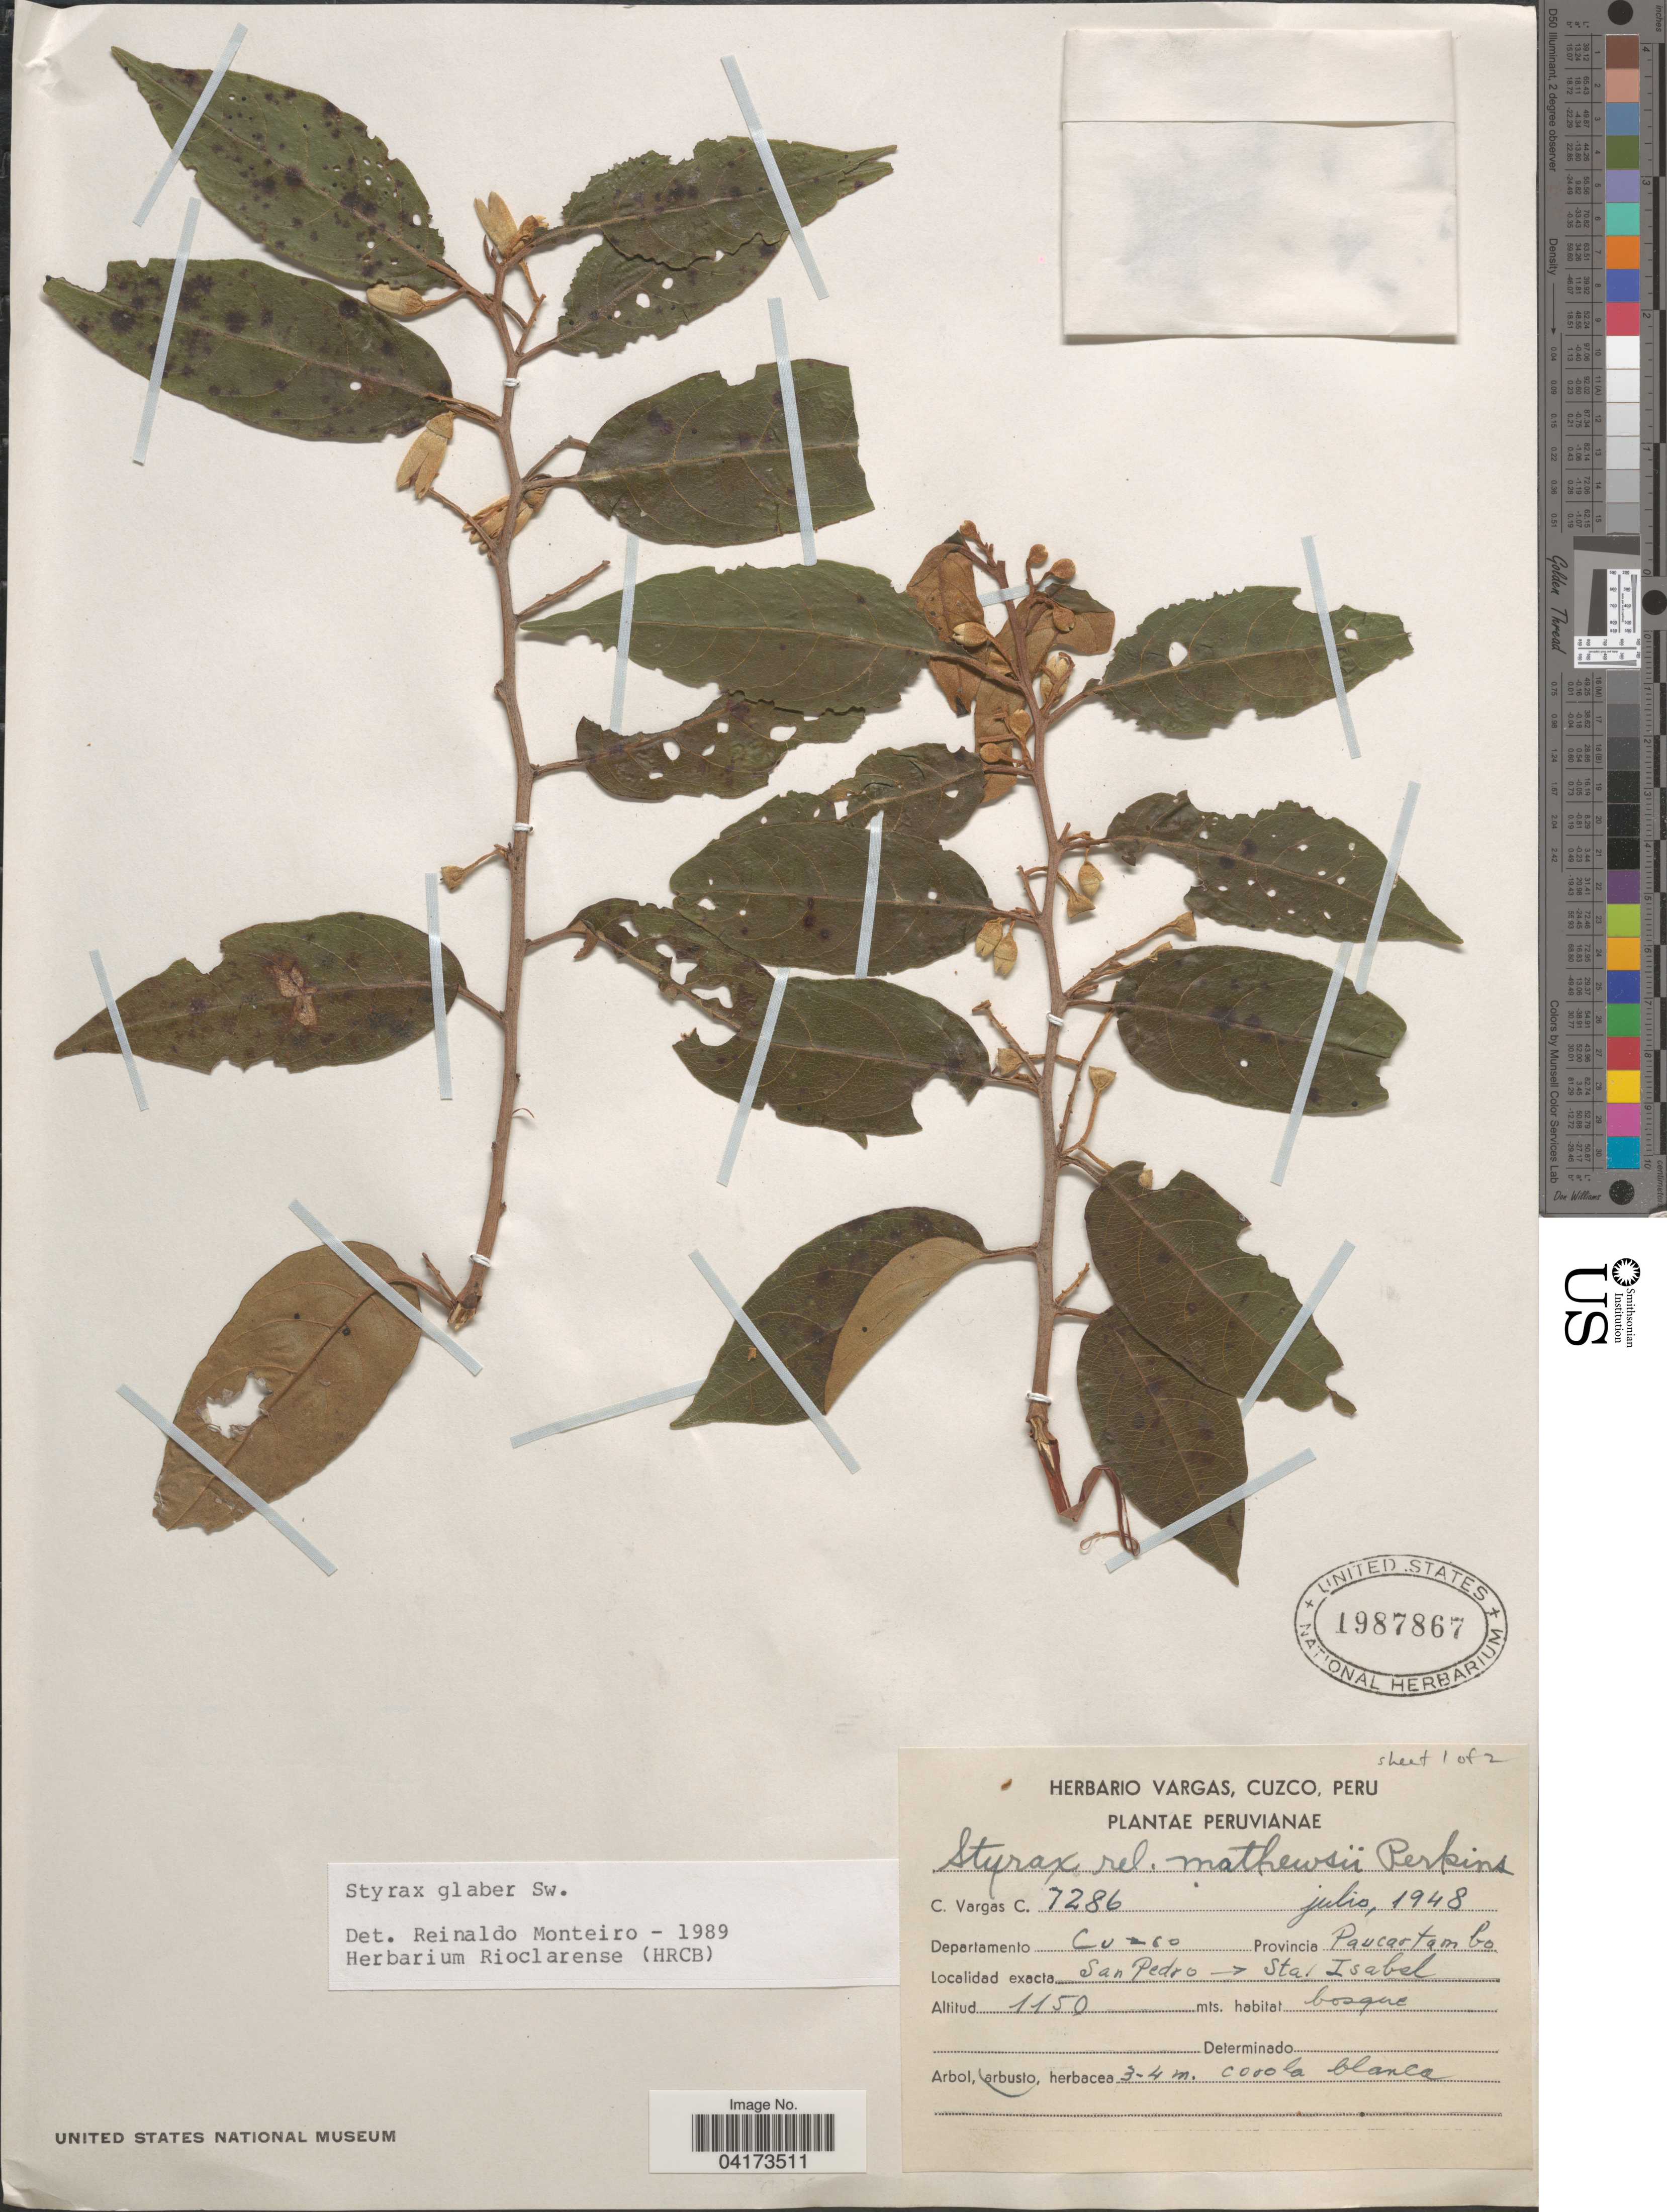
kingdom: Plantae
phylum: Tracheophyta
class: Magnoliopsida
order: Ericales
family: Styracaceae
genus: Styrax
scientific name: Styrax glaber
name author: Sw.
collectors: C. Vargas Calderón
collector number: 7286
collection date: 1948-07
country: Peru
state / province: Cusco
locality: Departamento Cuzco. Provincia Paucartambo. San Pedro -> Sta. Isabel.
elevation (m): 1150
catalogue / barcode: US 1987867